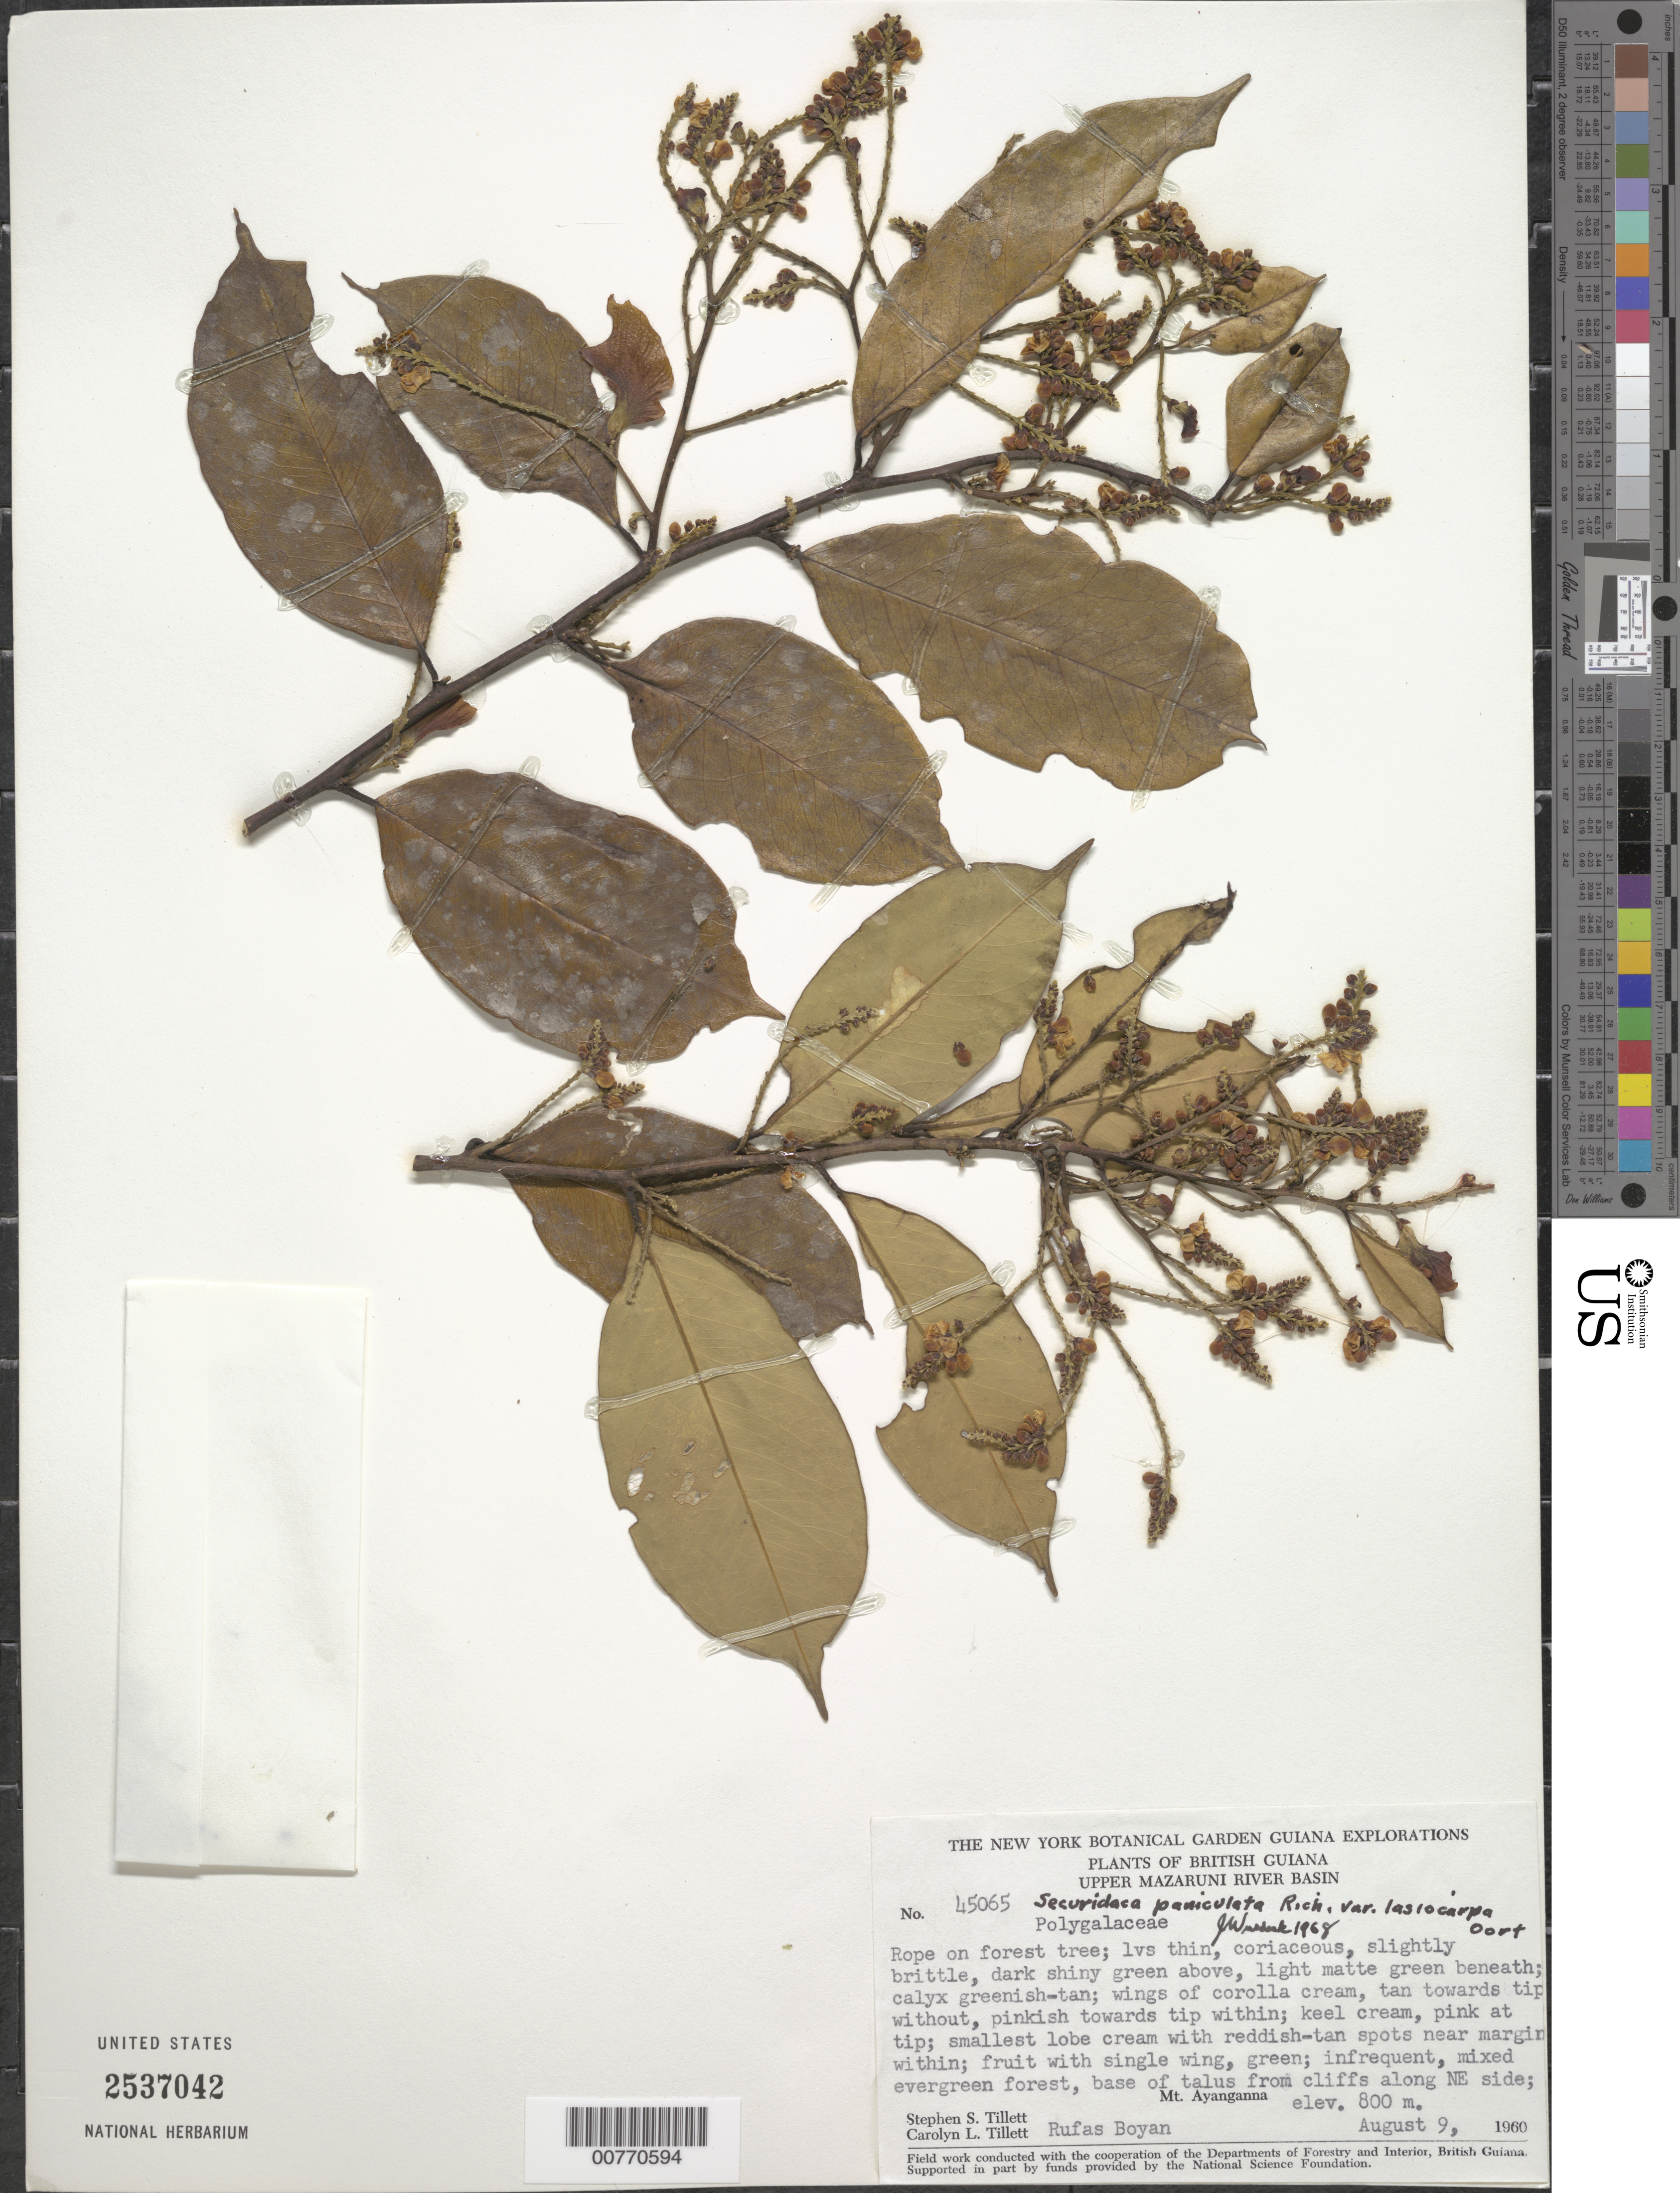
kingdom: Plantae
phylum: Tracheophyta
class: Magnoliopsida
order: Fabales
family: Polygalaceae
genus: Securidaca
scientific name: Securidaca paniculata var. lasiocarpa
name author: Oort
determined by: Wurdack, John J., (US), US (UNITED STATES)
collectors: S. S. Tillett, C. L. Tillett & R. Boyan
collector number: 45065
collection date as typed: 9-Aug-60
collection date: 1960-08-09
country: Guyana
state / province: Cuyuni-Mazaruni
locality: Mt. Ayanganna, NE side of, Upper Mazaruni R Basin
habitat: Mixed evergreen forest, base of talus from cliffs; on forest tree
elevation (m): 800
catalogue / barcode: US 2537042